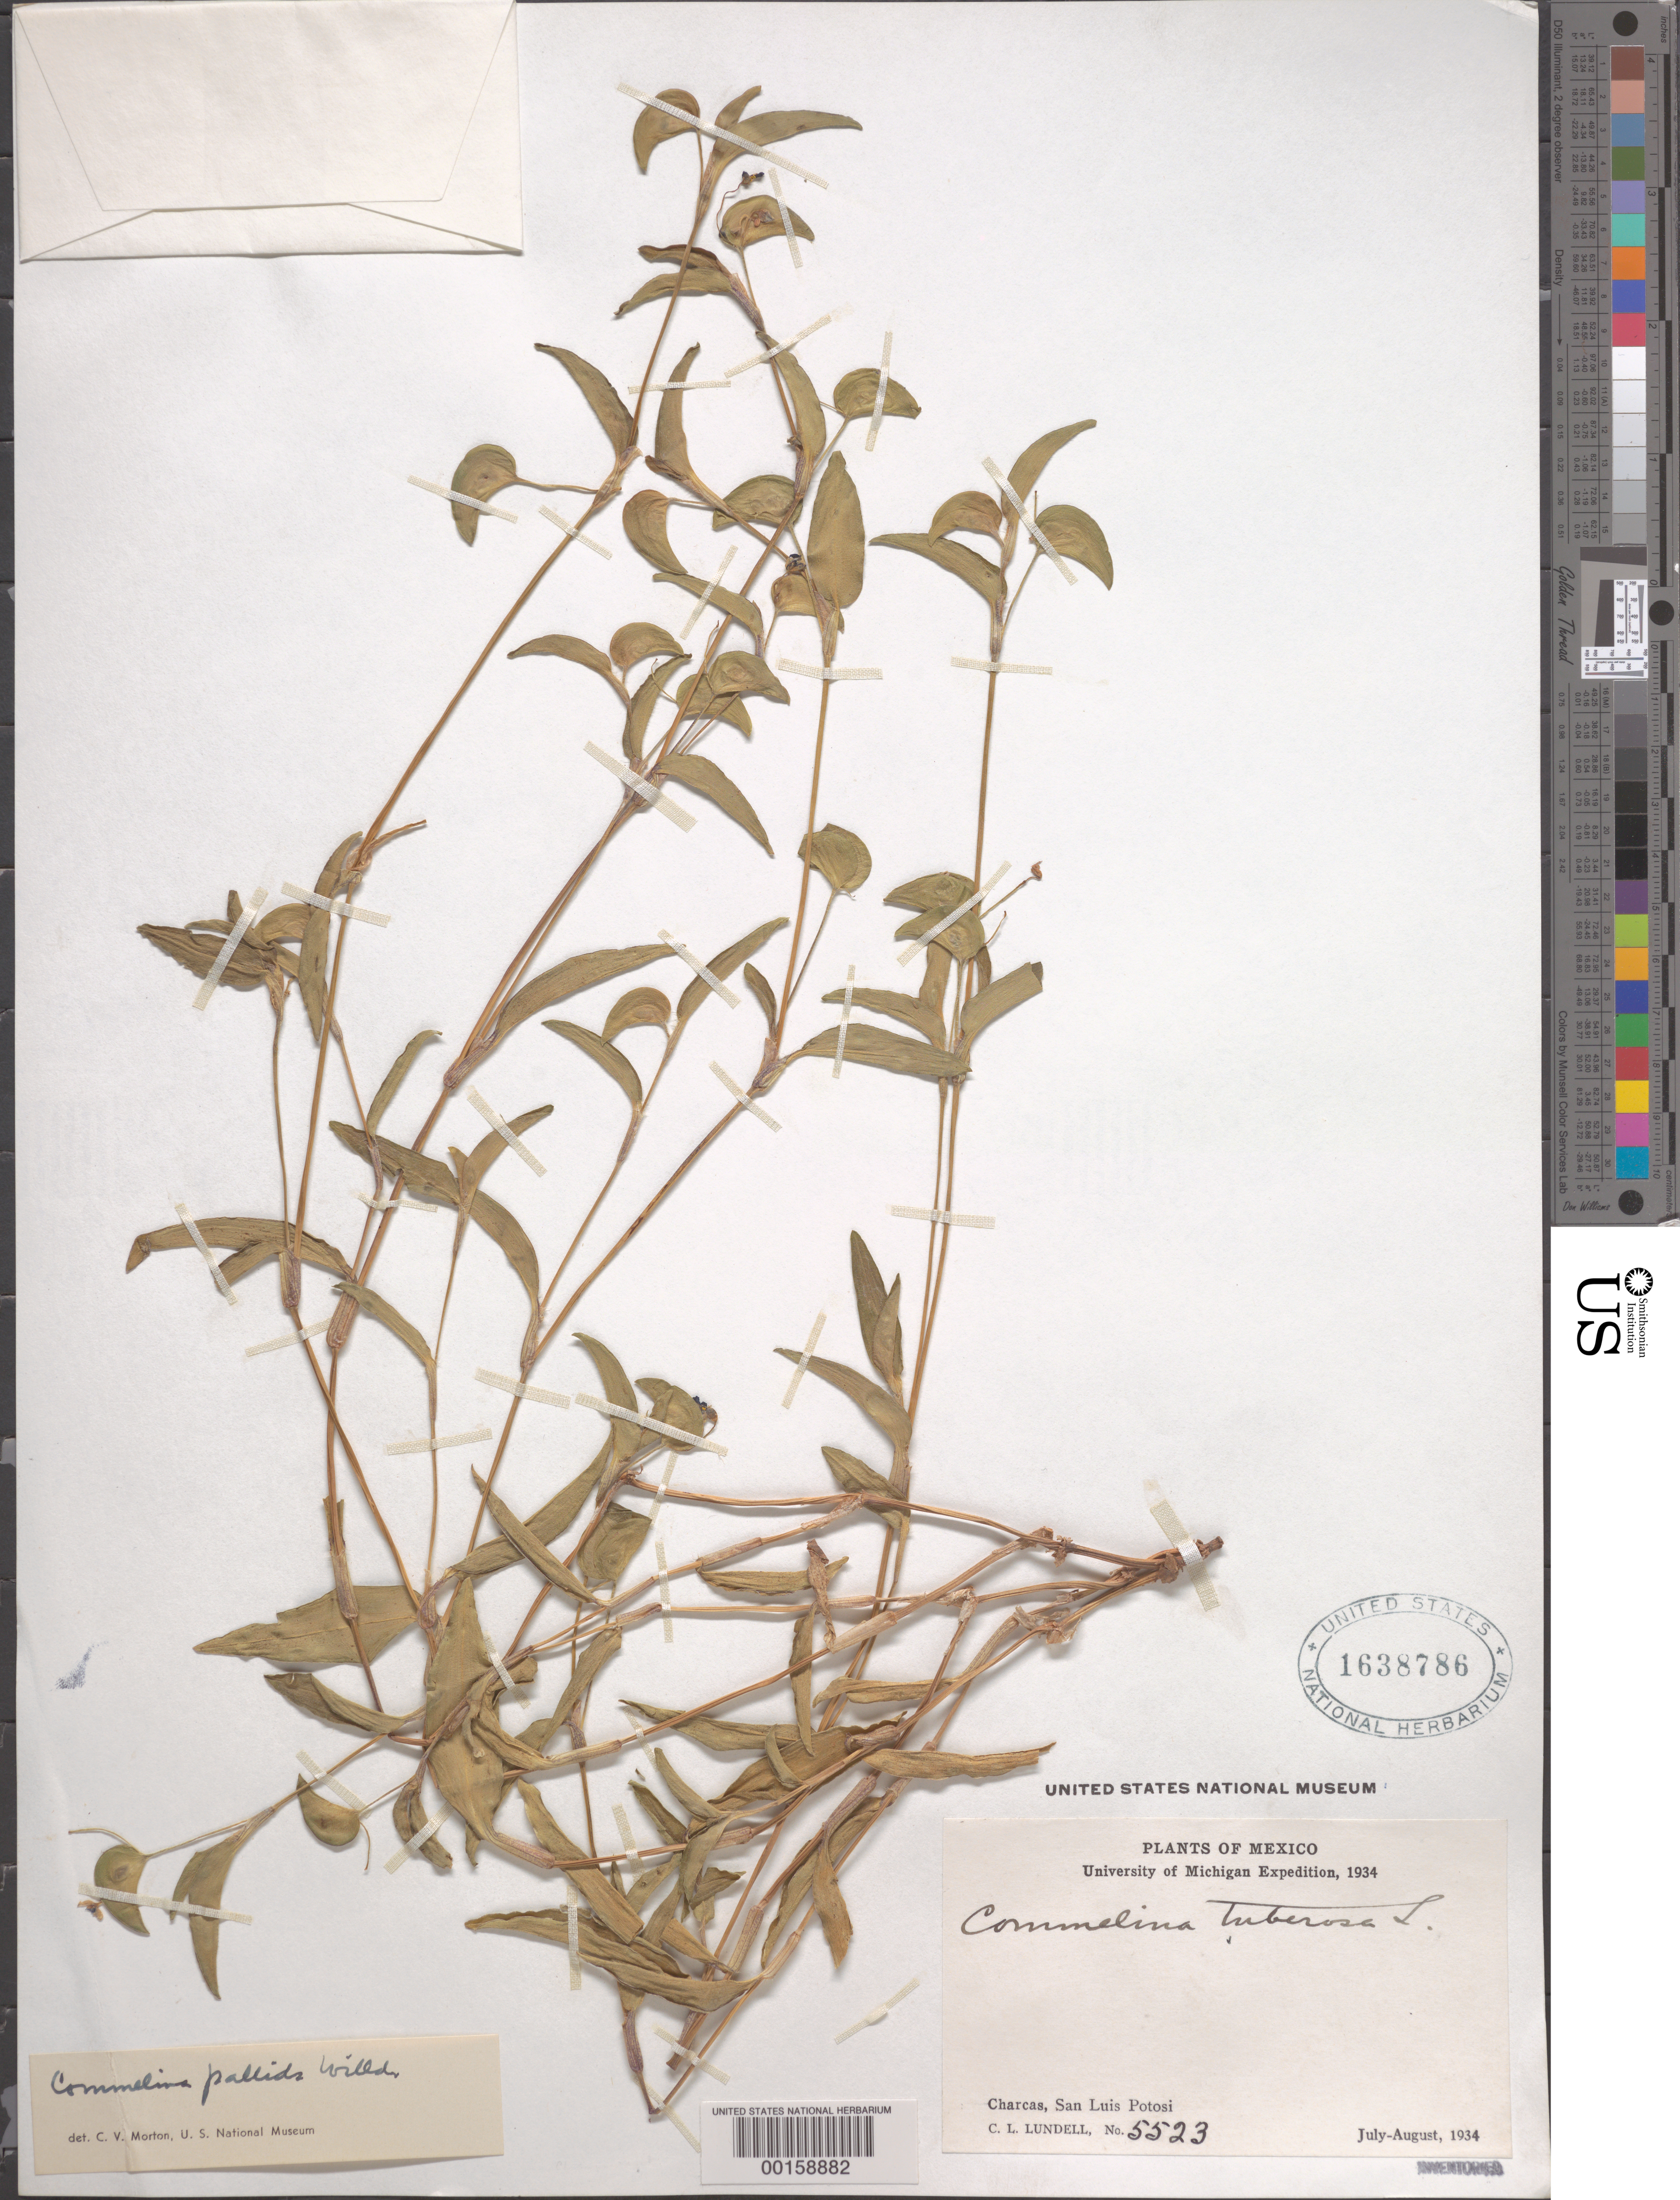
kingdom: Plantae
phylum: Tracheophyta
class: Liliopsida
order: Commelinales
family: Commelinaceae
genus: Commelina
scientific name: Commelina pallida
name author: Willd.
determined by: Morton, C. V.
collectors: C. L. Lundell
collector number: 5523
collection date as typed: Jul 1934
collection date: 1934-07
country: Mexico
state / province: San Luis Potosí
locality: Charcas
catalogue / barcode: US 1638786